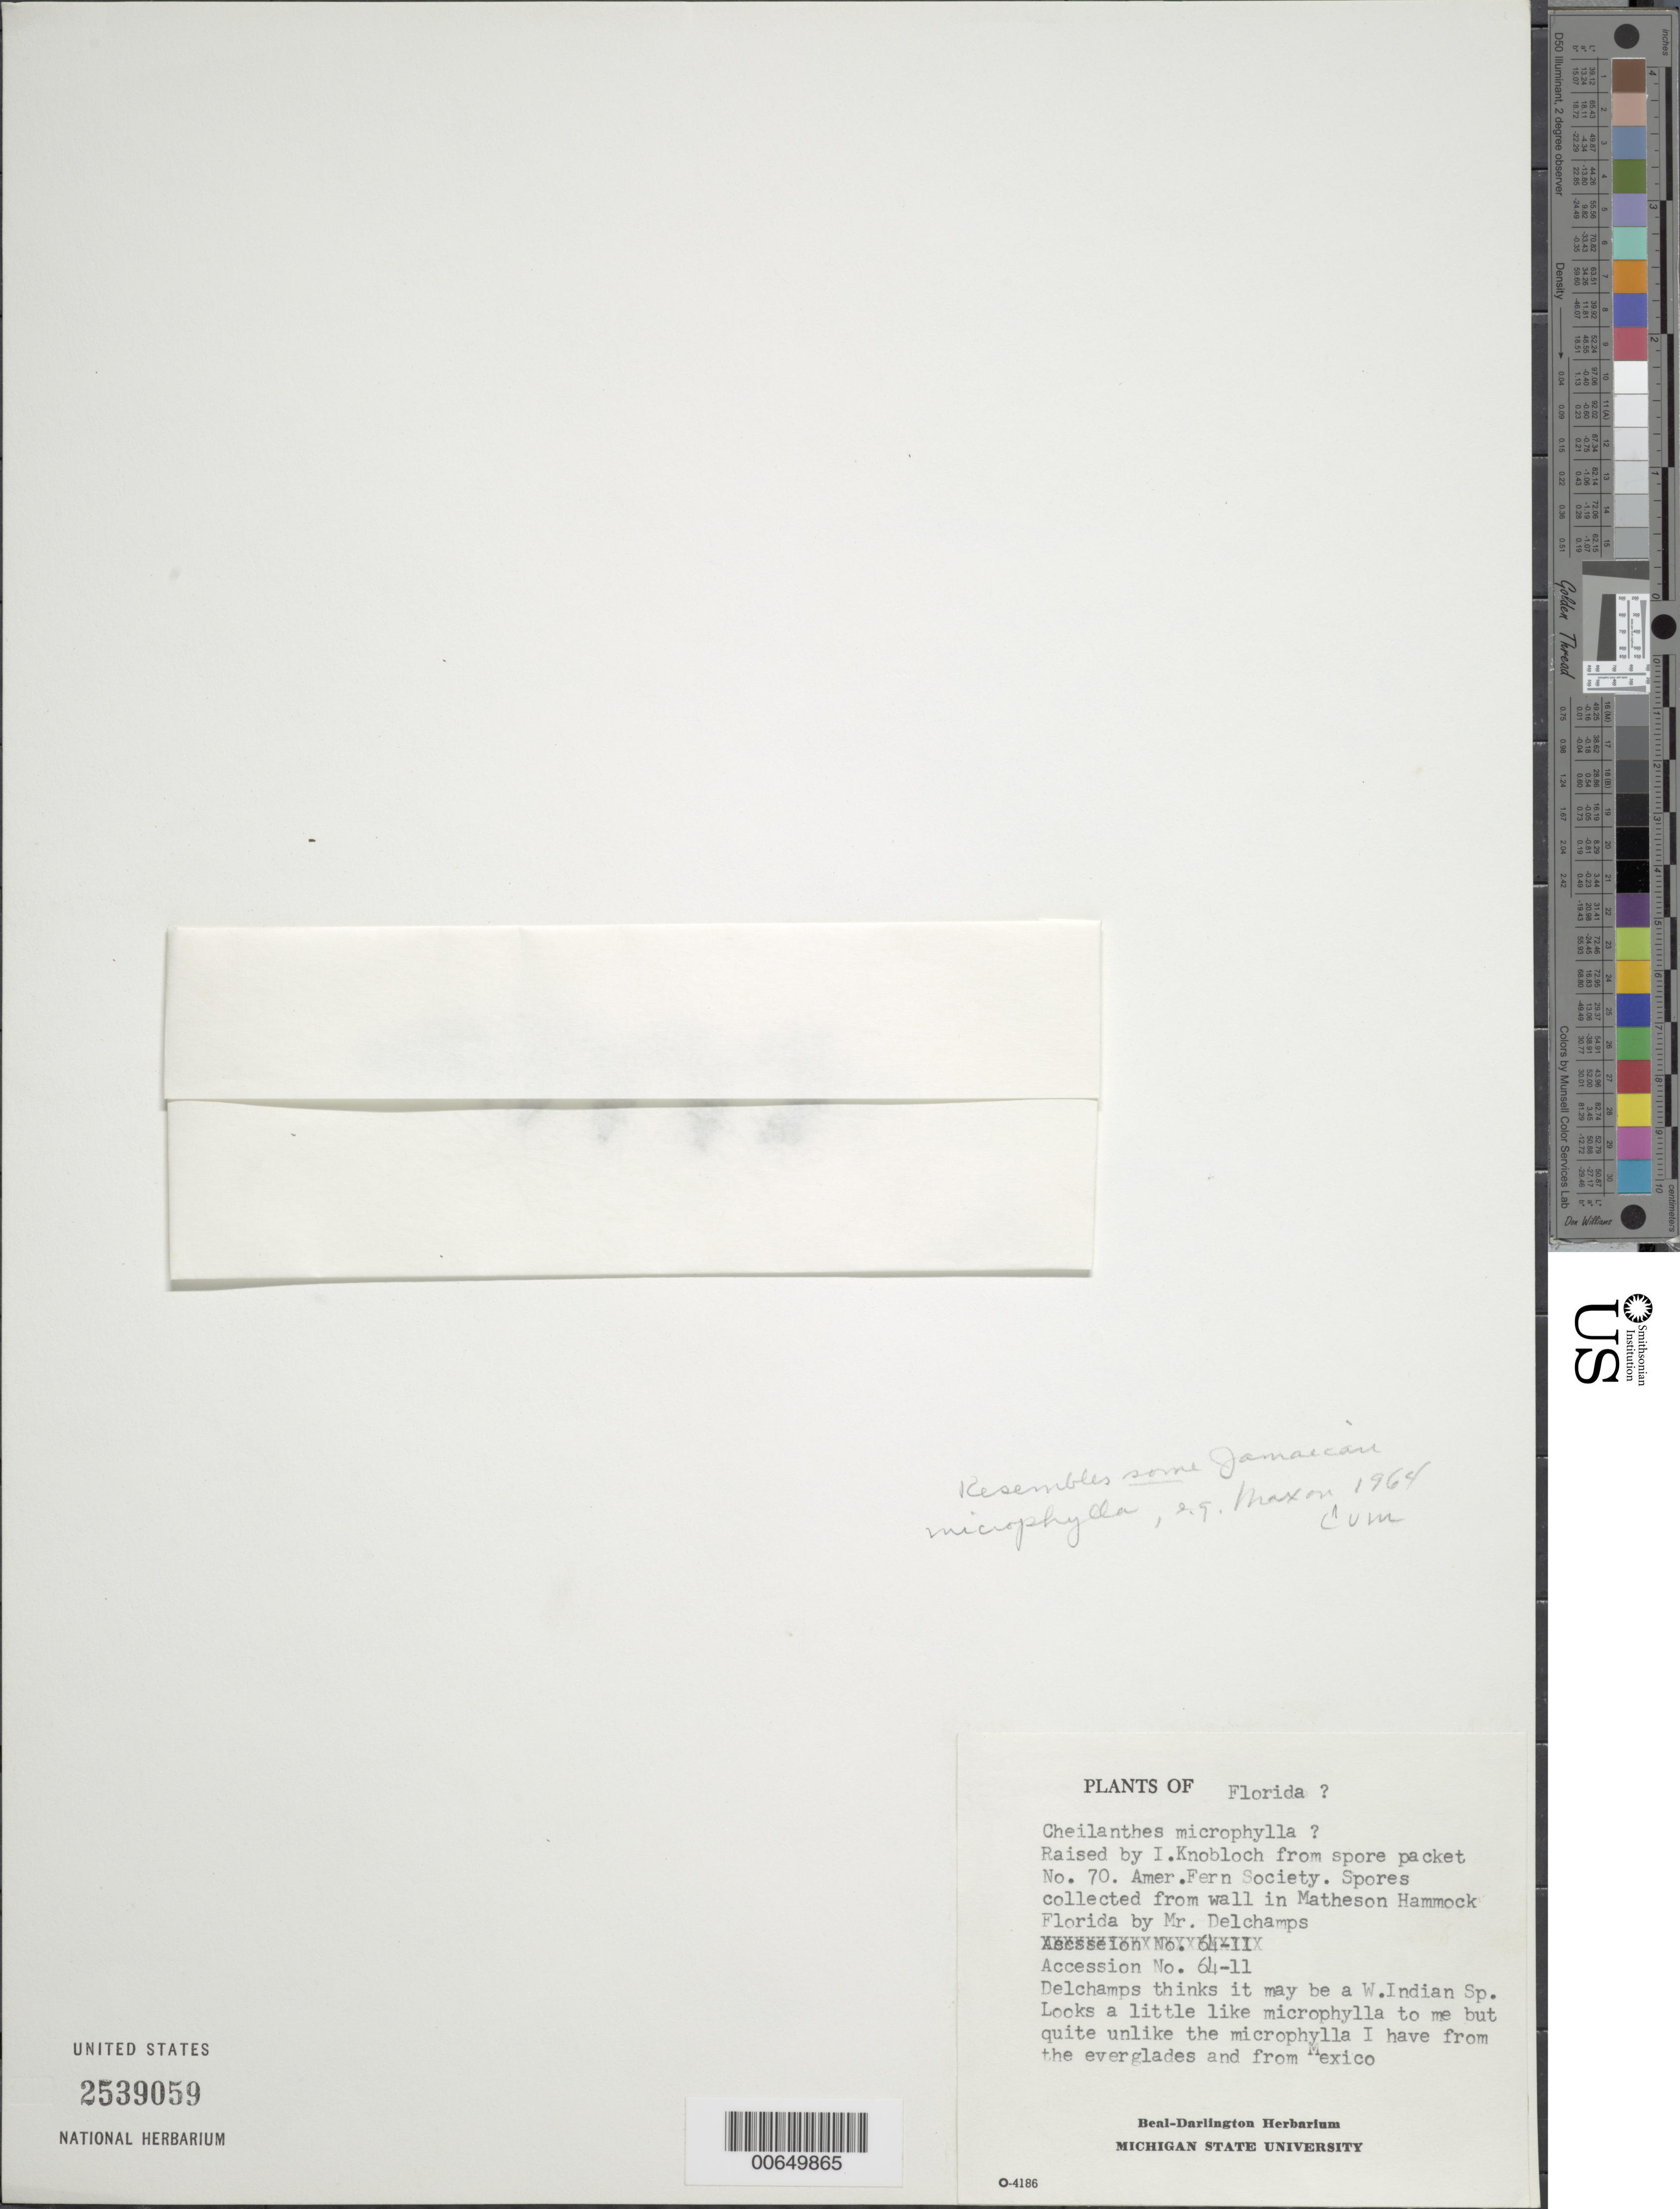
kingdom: Plantae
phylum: Tracheophyta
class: Polypodiopsida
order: Polypodiales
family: Pteridaceae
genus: Myriopteris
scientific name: Myriopteris microphylla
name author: (Sw.) Grusz & Windham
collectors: I. Knoblock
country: United States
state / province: Florida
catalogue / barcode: US 2539059